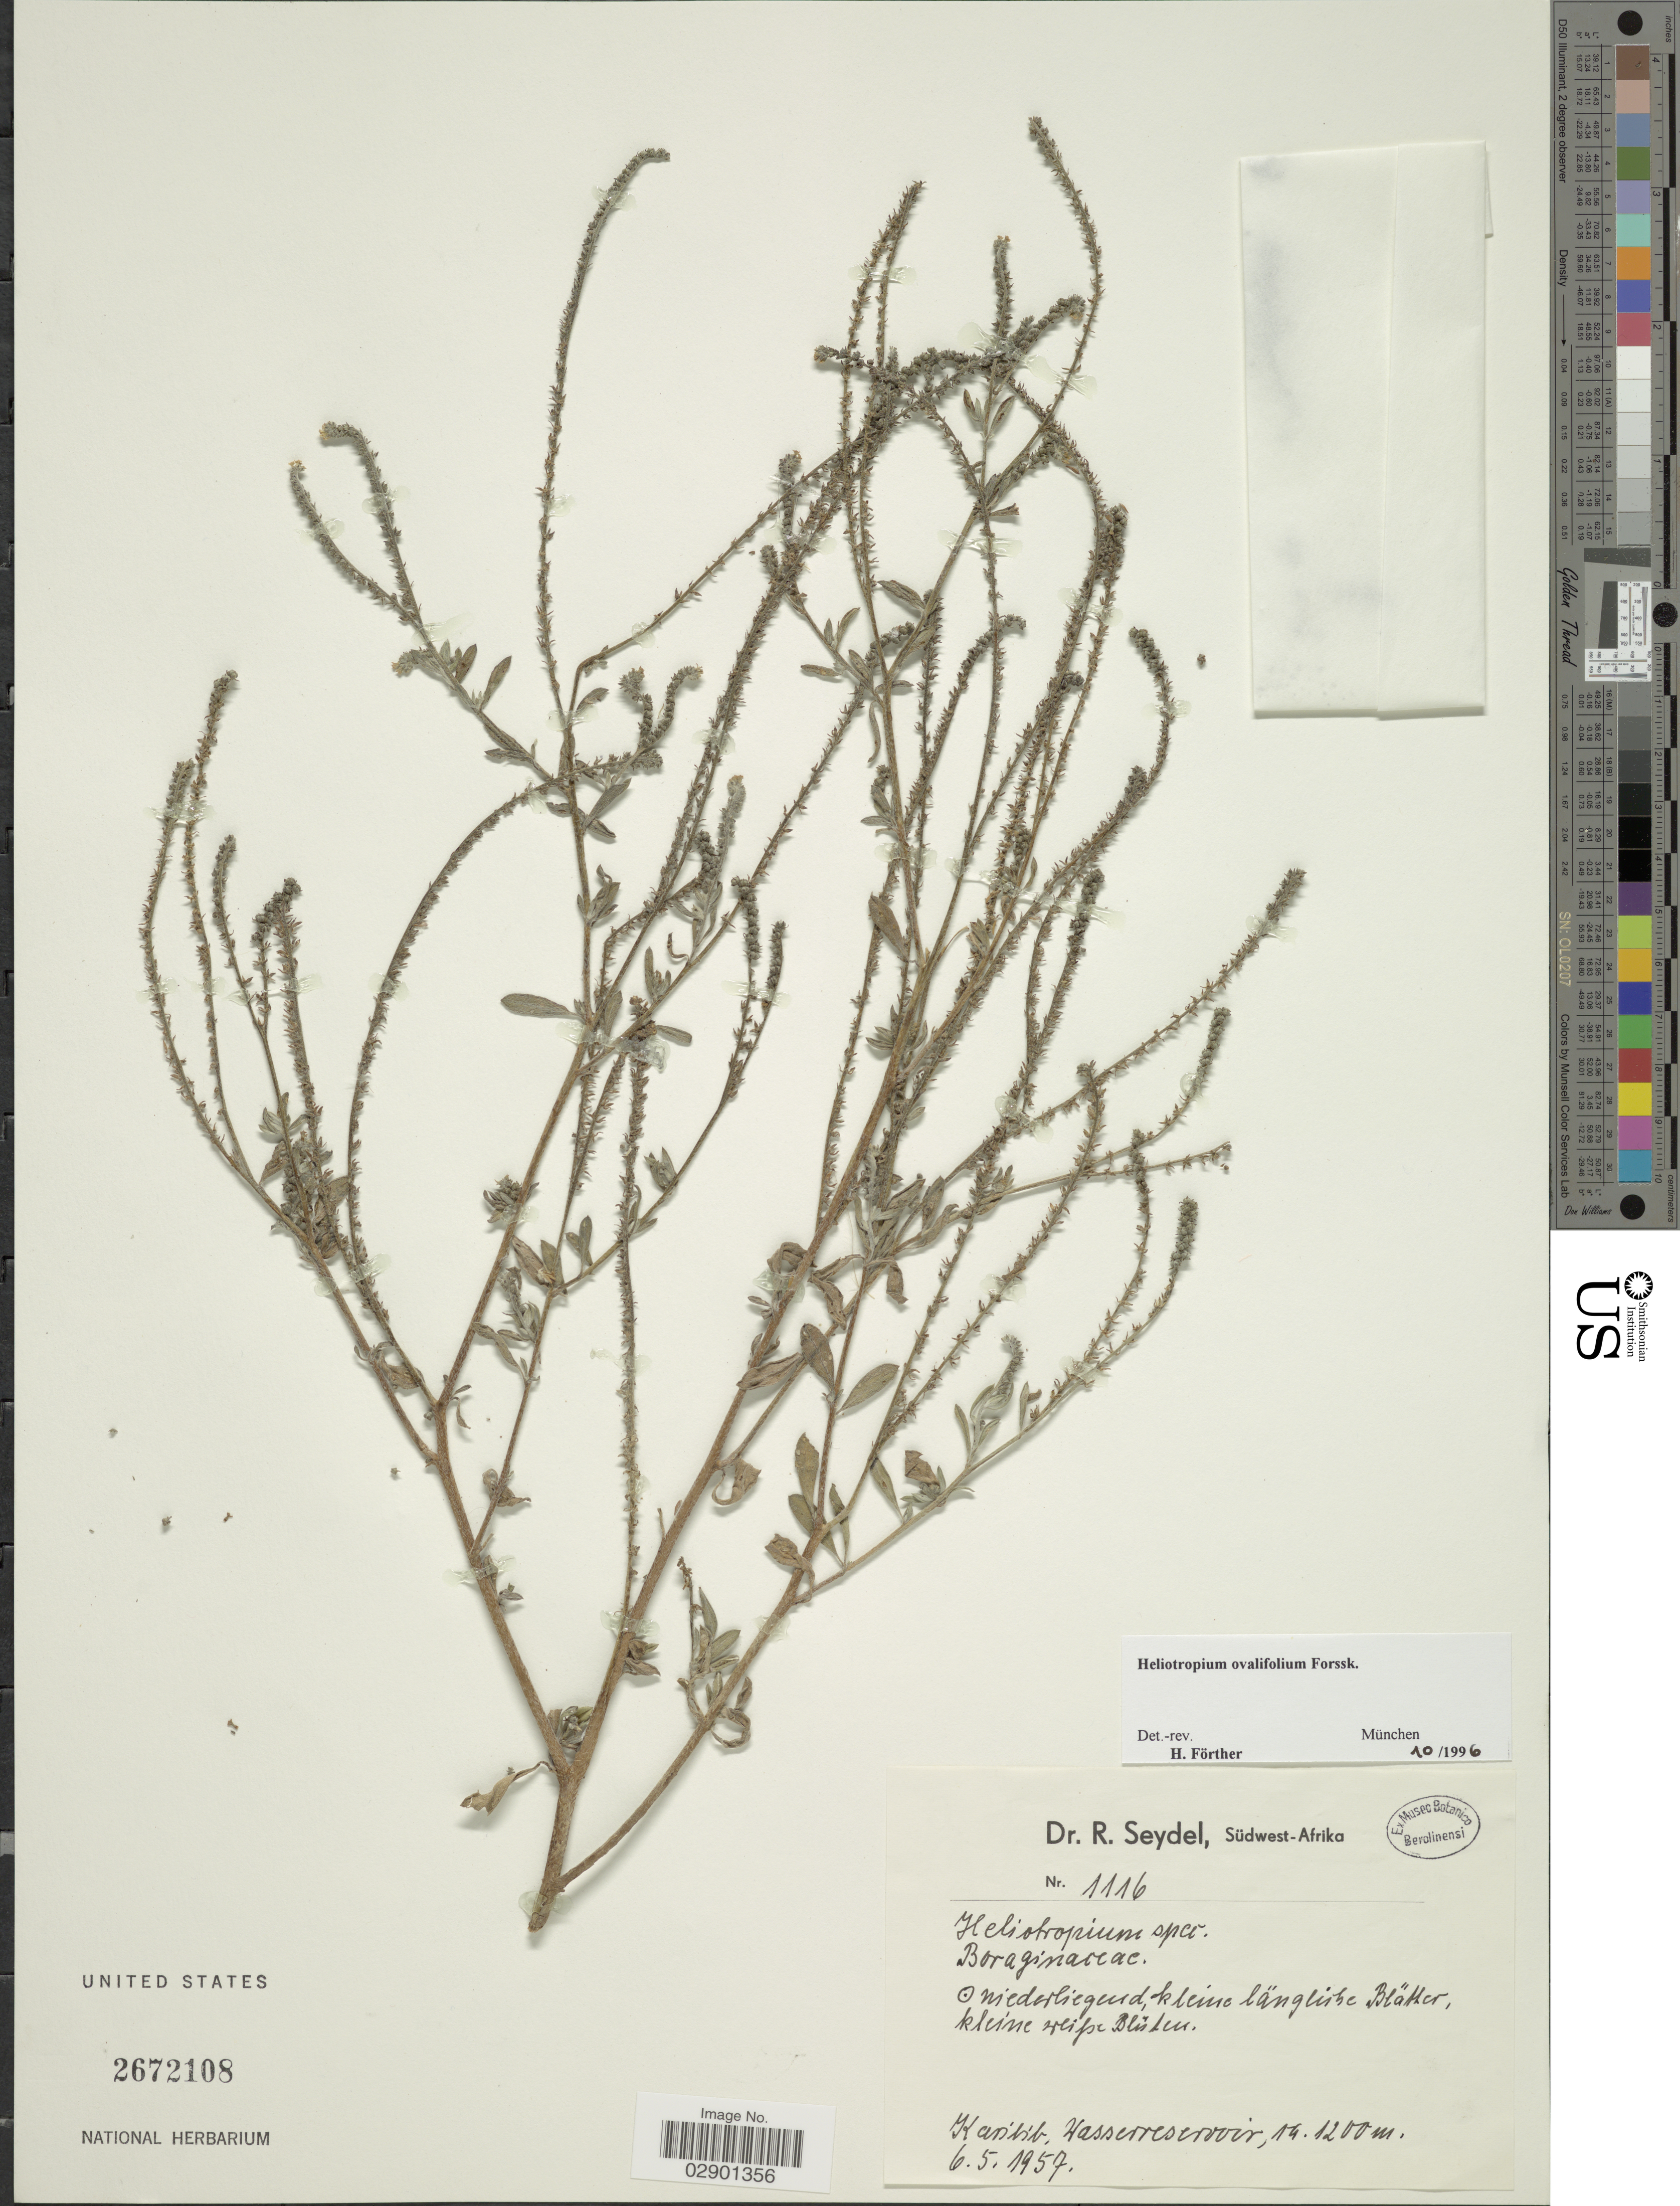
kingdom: Plantae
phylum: Tracheophyta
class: Magnoliopsida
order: Boraginales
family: Heliotropiaceae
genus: Heliotropium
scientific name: Heliotropium ovalifolium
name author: Forssk.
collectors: R. Seydel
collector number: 1116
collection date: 1957-05-06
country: Namibia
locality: Südwest-Afrika. Karibib, Wasserreservoir.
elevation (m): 1200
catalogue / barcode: US 2672108